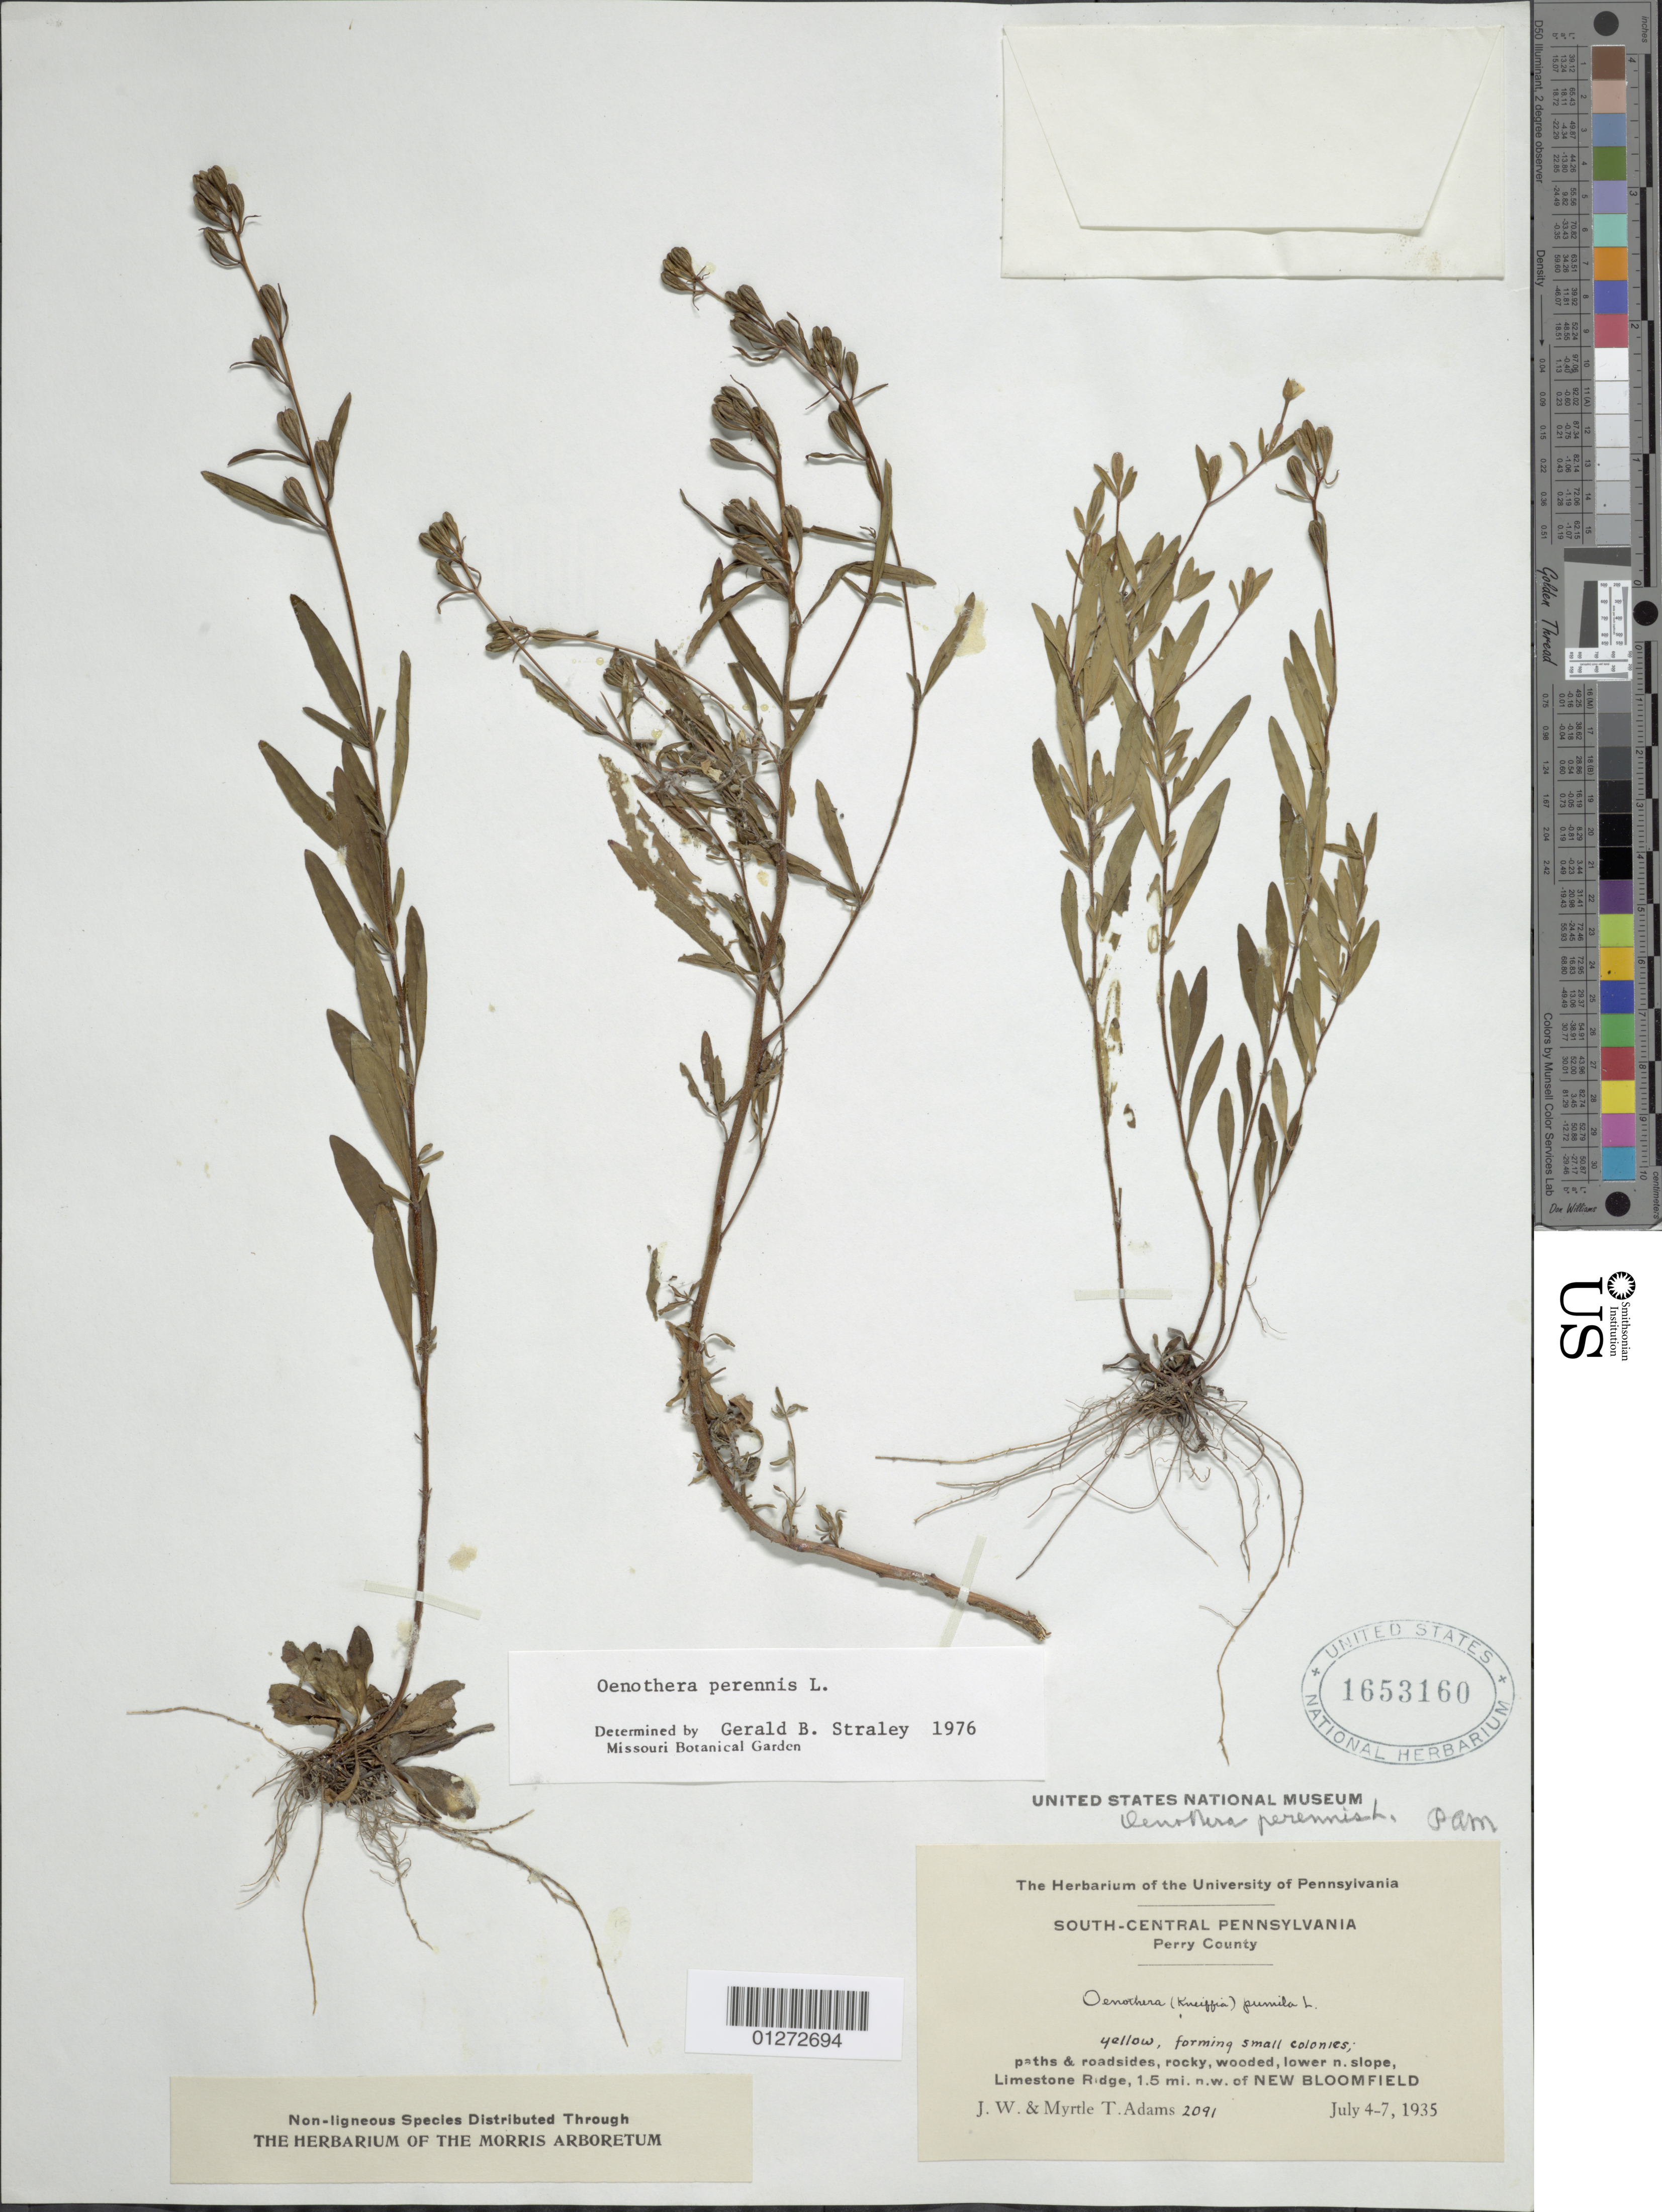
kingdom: Plantae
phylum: Tracheophyta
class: Magnoliopsida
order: Myrtales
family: Onagraceae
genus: Oenothera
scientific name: Oenothera perennis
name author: L.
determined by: Straley, G. B.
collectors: J. W. Adams & M. T. Adams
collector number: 2091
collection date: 1935-07-04/1935-07-07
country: United States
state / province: Pennsylvania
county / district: Perry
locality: Lower N slope, Limestone Ridge, 1.5 mi. nw of New Bloomfield.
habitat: Paths & roadsides, rocky, wooded slope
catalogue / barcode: US 1653160